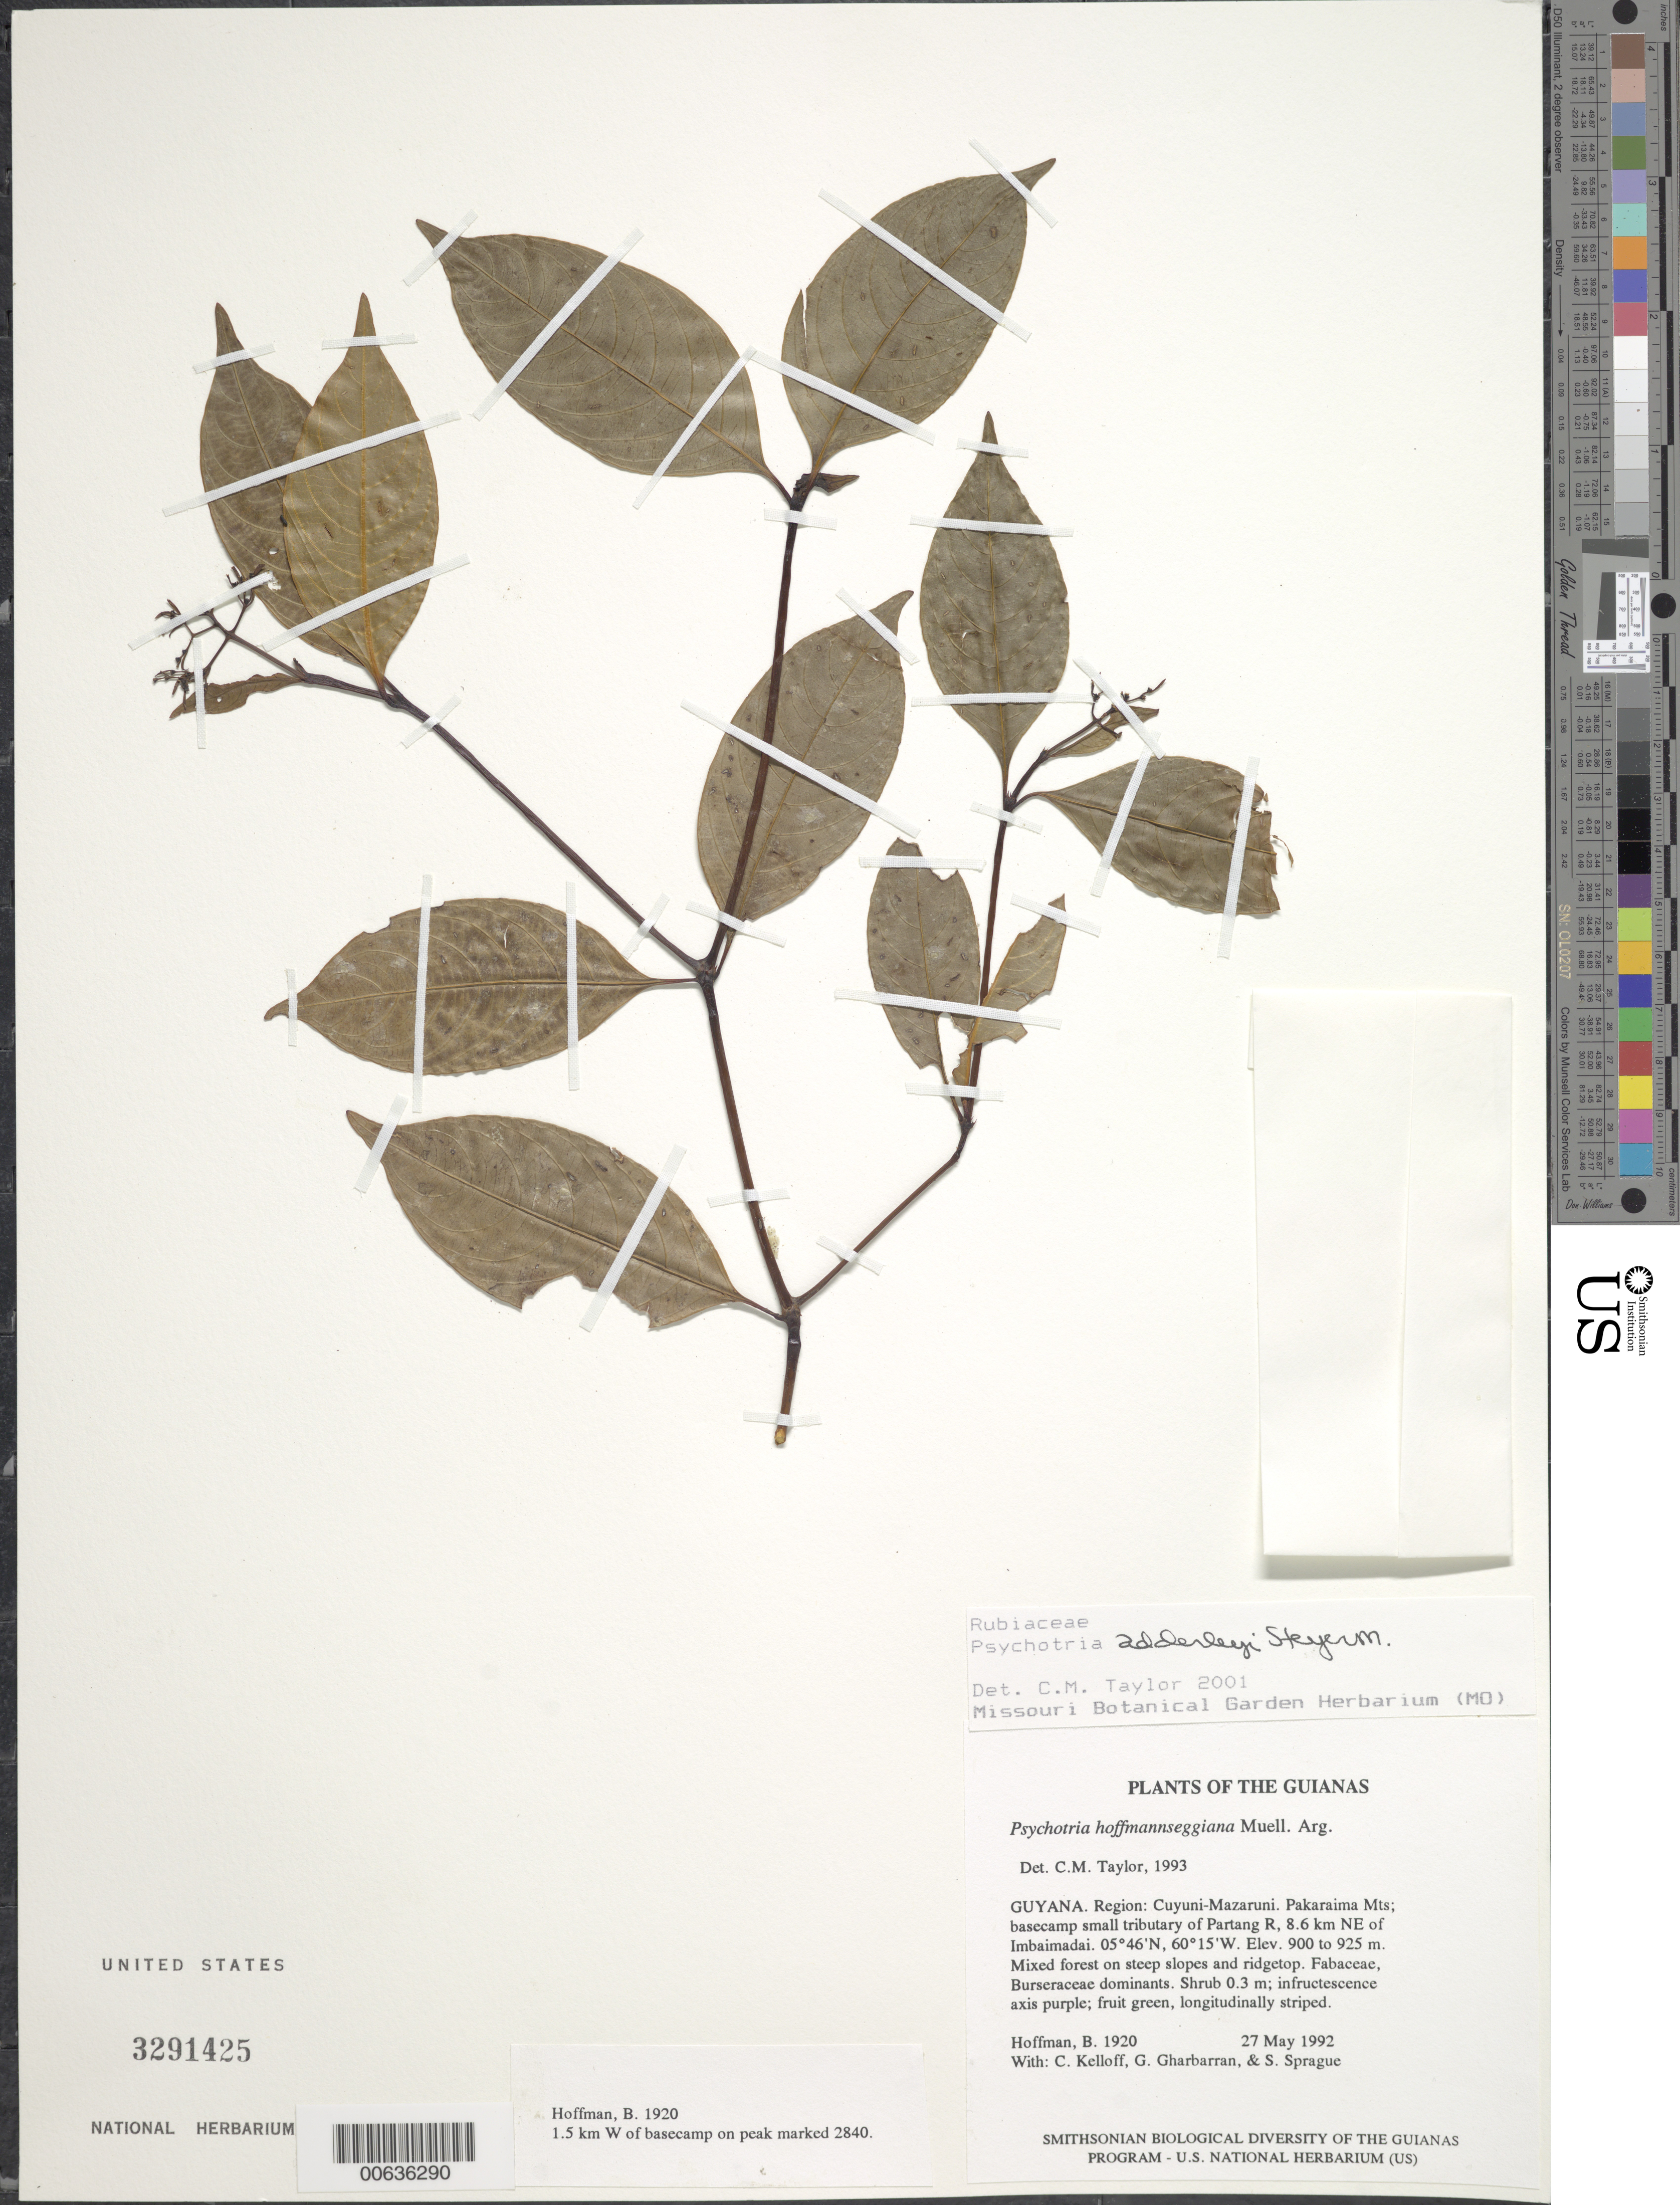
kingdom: Plantae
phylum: Tracheophyta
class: Magnoliopsida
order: Gentianales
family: Rubiaceae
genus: Psychotria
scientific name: Psychotria adderleyi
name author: Steyerm.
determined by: Taylor, Charlotte M.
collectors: B. Hoffman, C. L. Kelloff, G. Gharbarran & S. Sprague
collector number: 1920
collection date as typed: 27 May 1992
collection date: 1992-05-27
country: Guyana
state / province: Cuyuni-Mazaruni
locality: Pakaraima Mts; basecamp on small tributary of Partang River, 8.6 km NE of Imbaimadai, 2 km W of basecamp on peak marked 2840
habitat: Mixed forest on steep slopes and ridgetop. Fabaceae, Burseraceae dominants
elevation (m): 900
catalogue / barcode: US 3291425